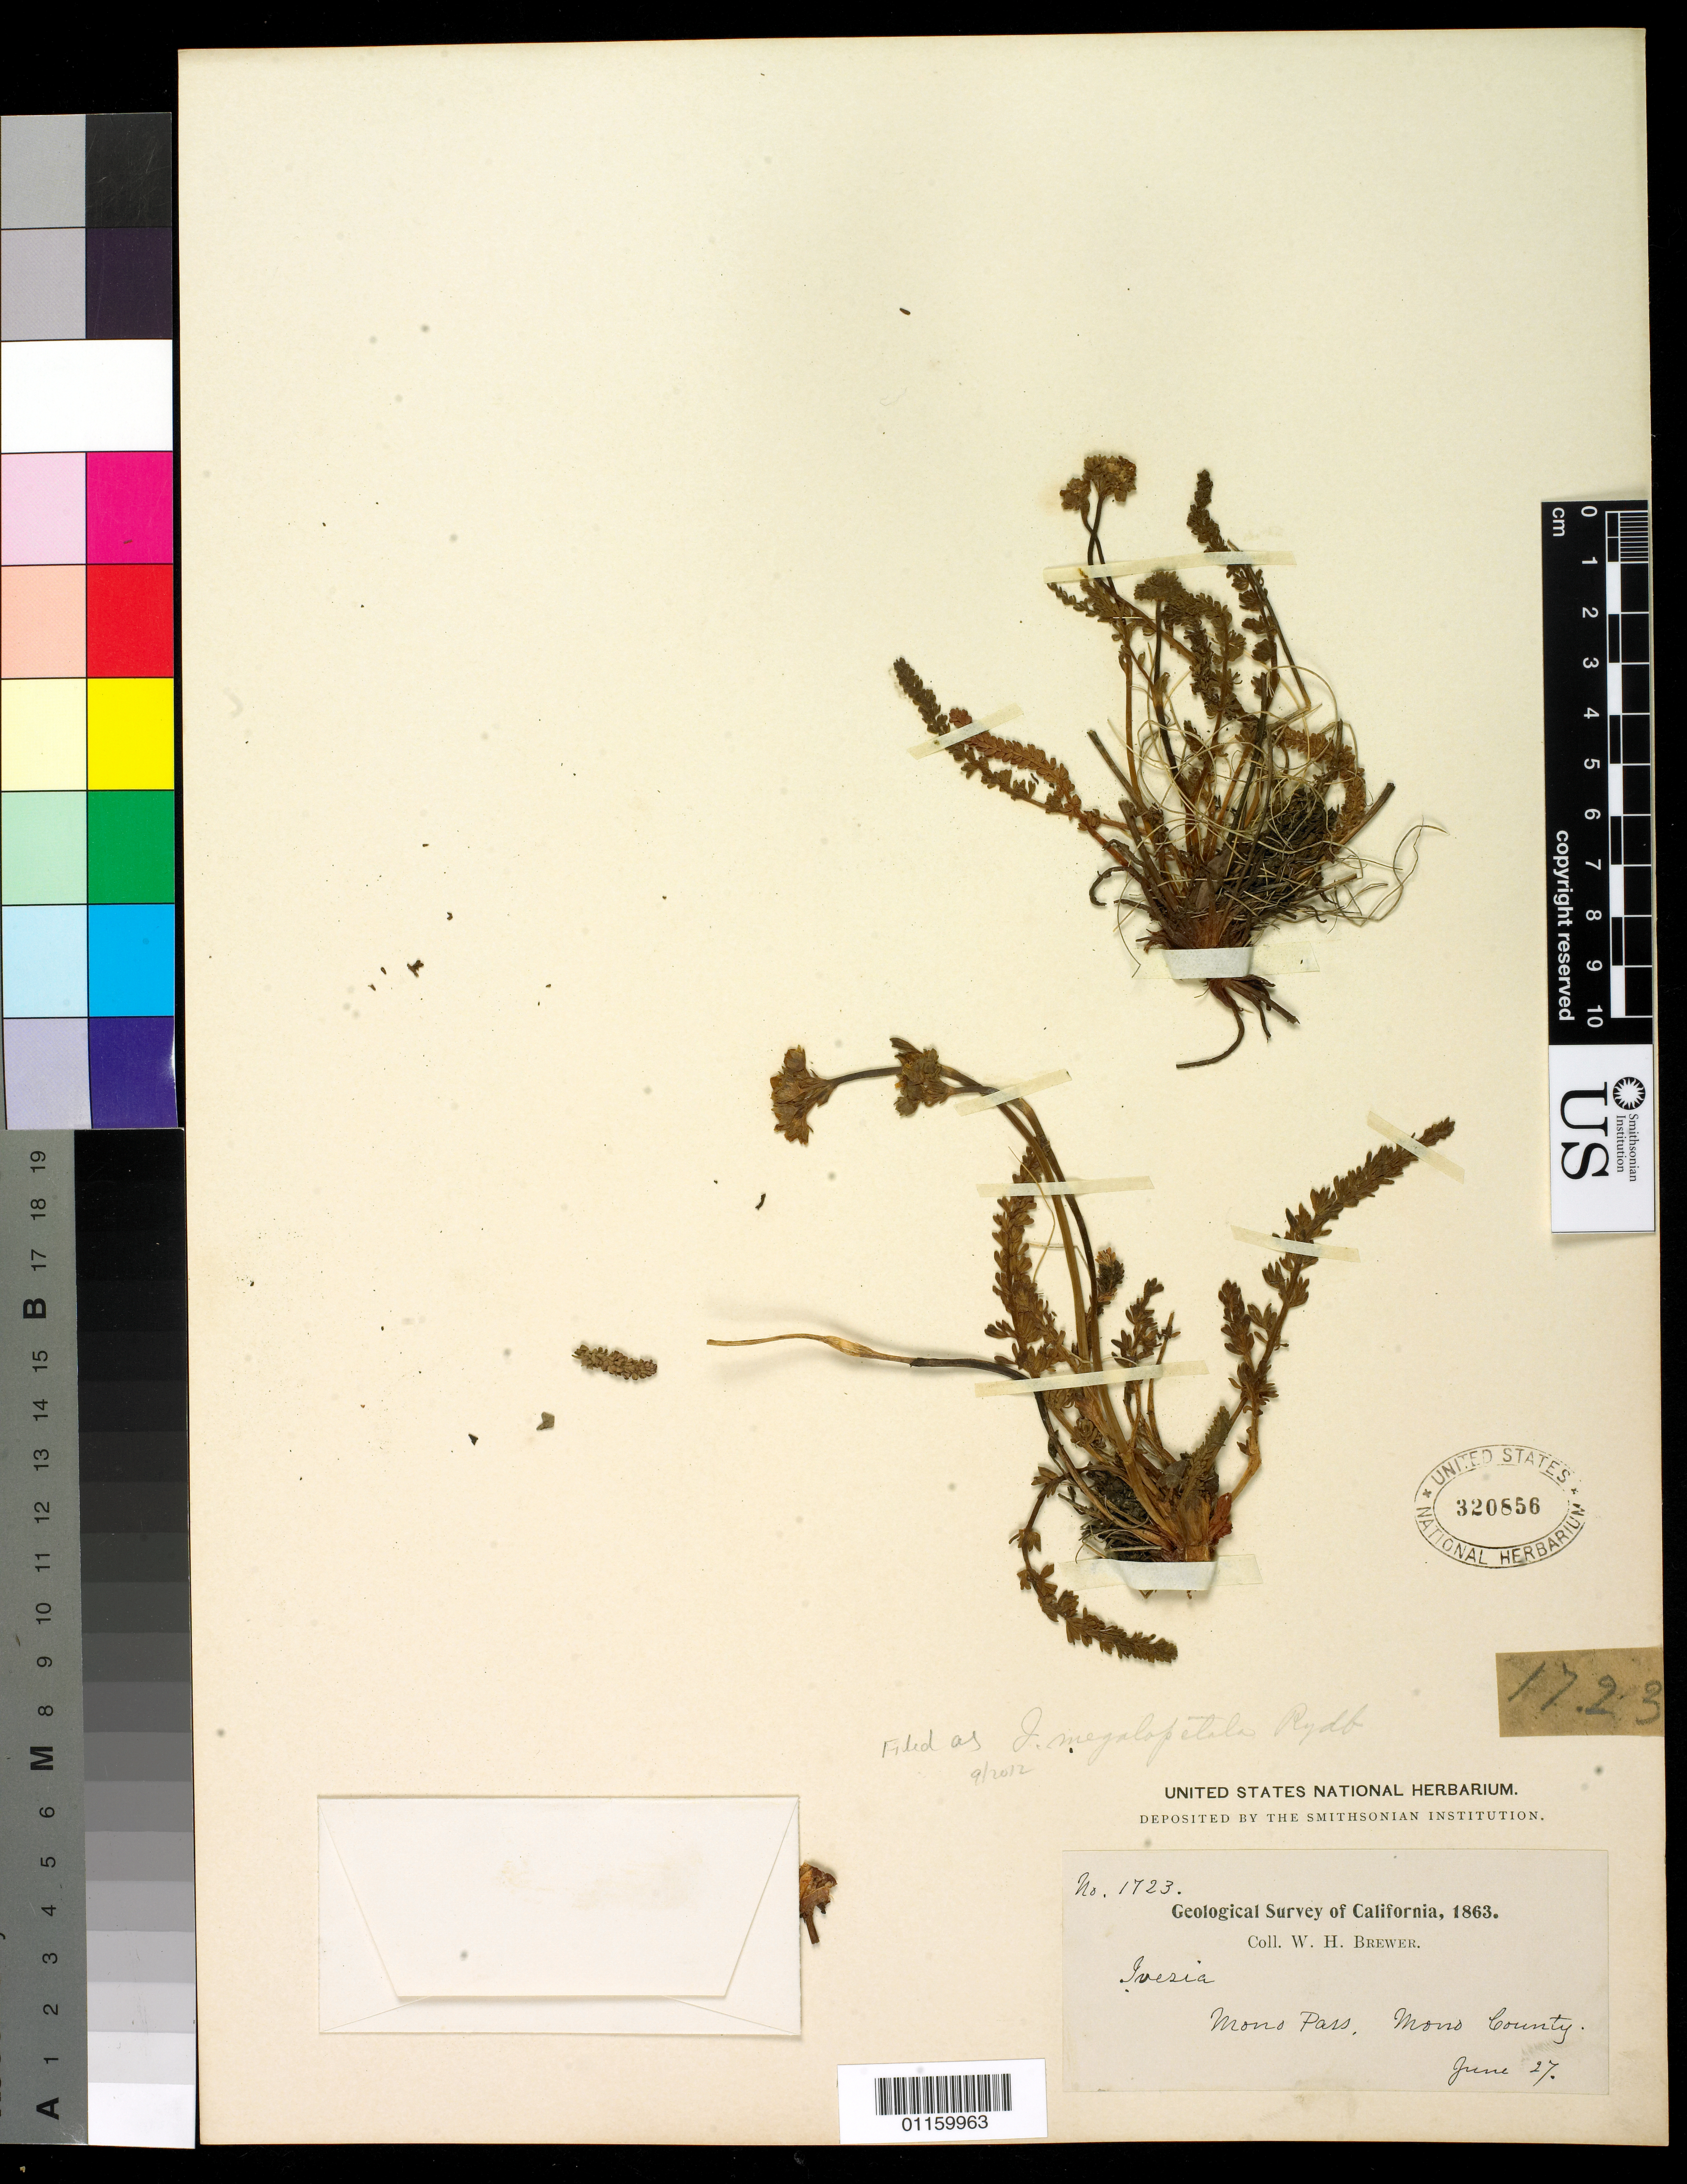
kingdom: Plantae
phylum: Tracheophyta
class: Magnoliopsida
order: Rosales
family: Rosaceae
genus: Potentilla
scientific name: Potentilla lycopodioides var. megalopetala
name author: (Rydb.) J.T. Howell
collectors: W. H. Brewer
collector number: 1723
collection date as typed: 27 Jun 1863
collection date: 1863-06-27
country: United States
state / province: California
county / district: Mono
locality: Mono Pass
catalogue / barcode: US 320856